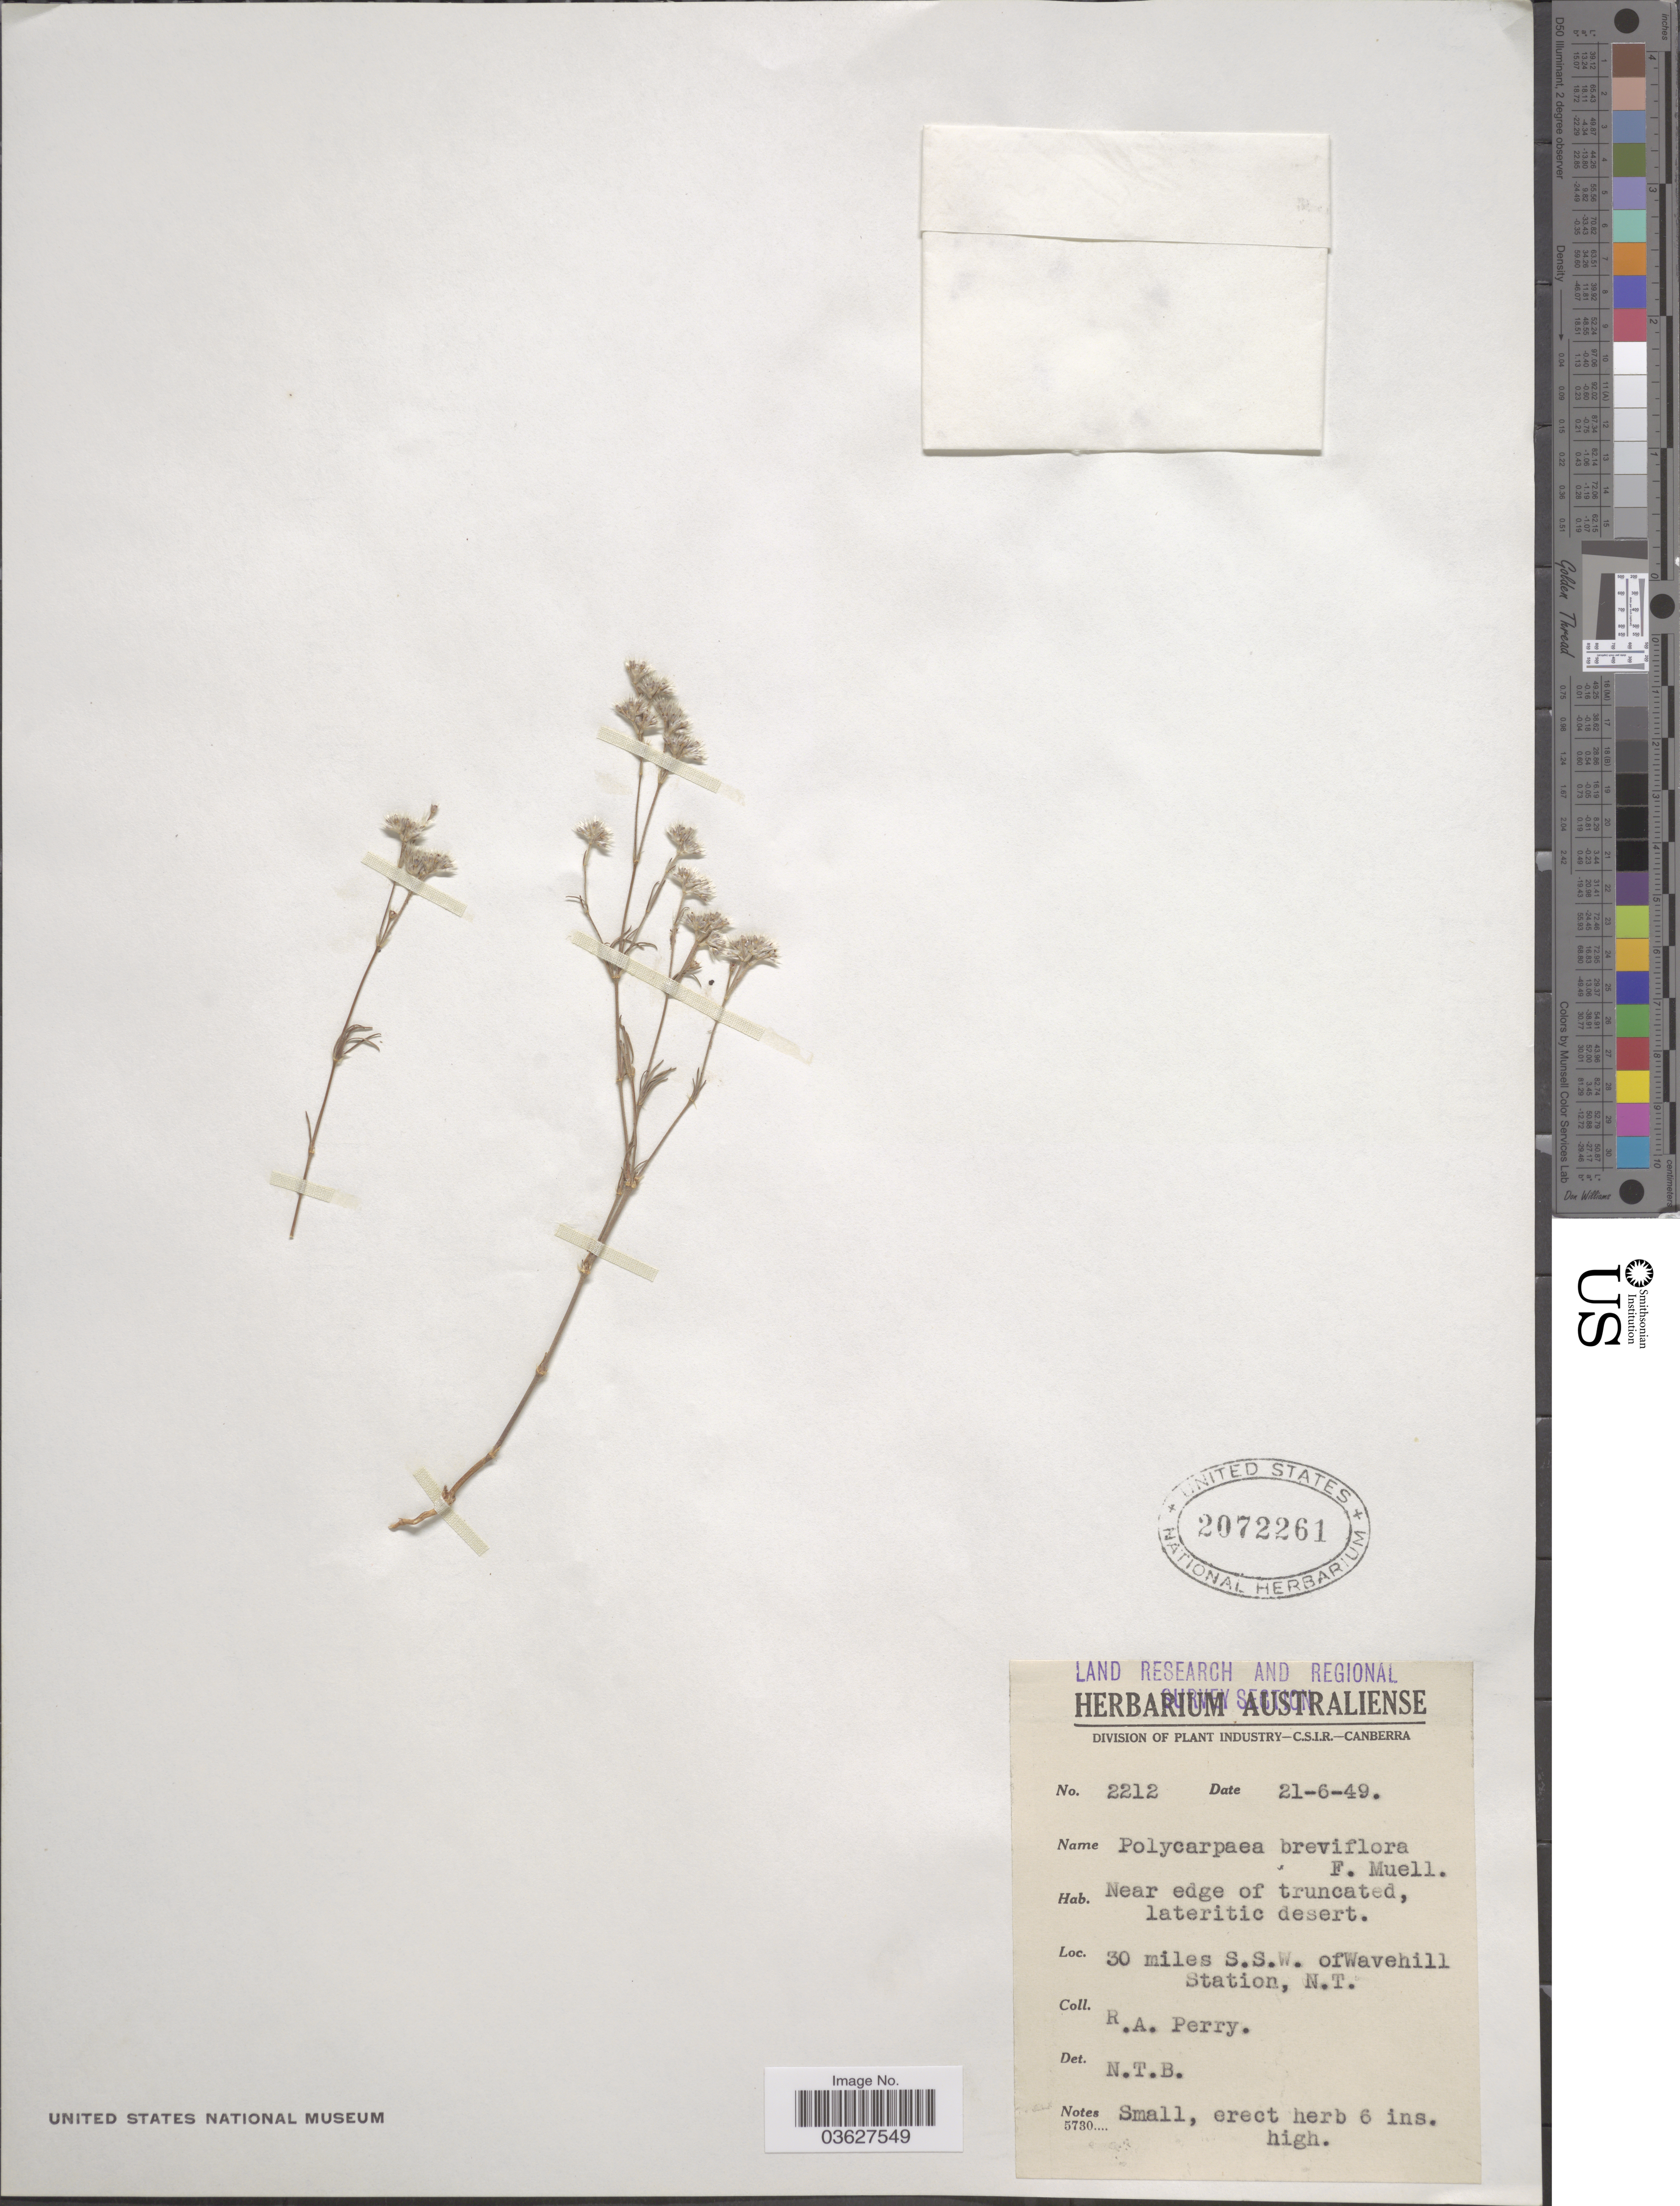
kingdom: Plantae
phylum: Tracheophyta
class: Magnoliopsida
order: Caryophyllales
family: Caryophyllaceae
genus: Polycarpaea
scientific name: Polycarpaea breviflora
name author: F. Muell.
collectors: Perry, R. A.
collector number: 2212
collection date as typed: Transcribed d/m/y: 21/6/49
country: Australia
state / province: Northern Territory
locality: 30 miles S.S.W. of Wavehill Station.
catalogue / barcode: US 2072261